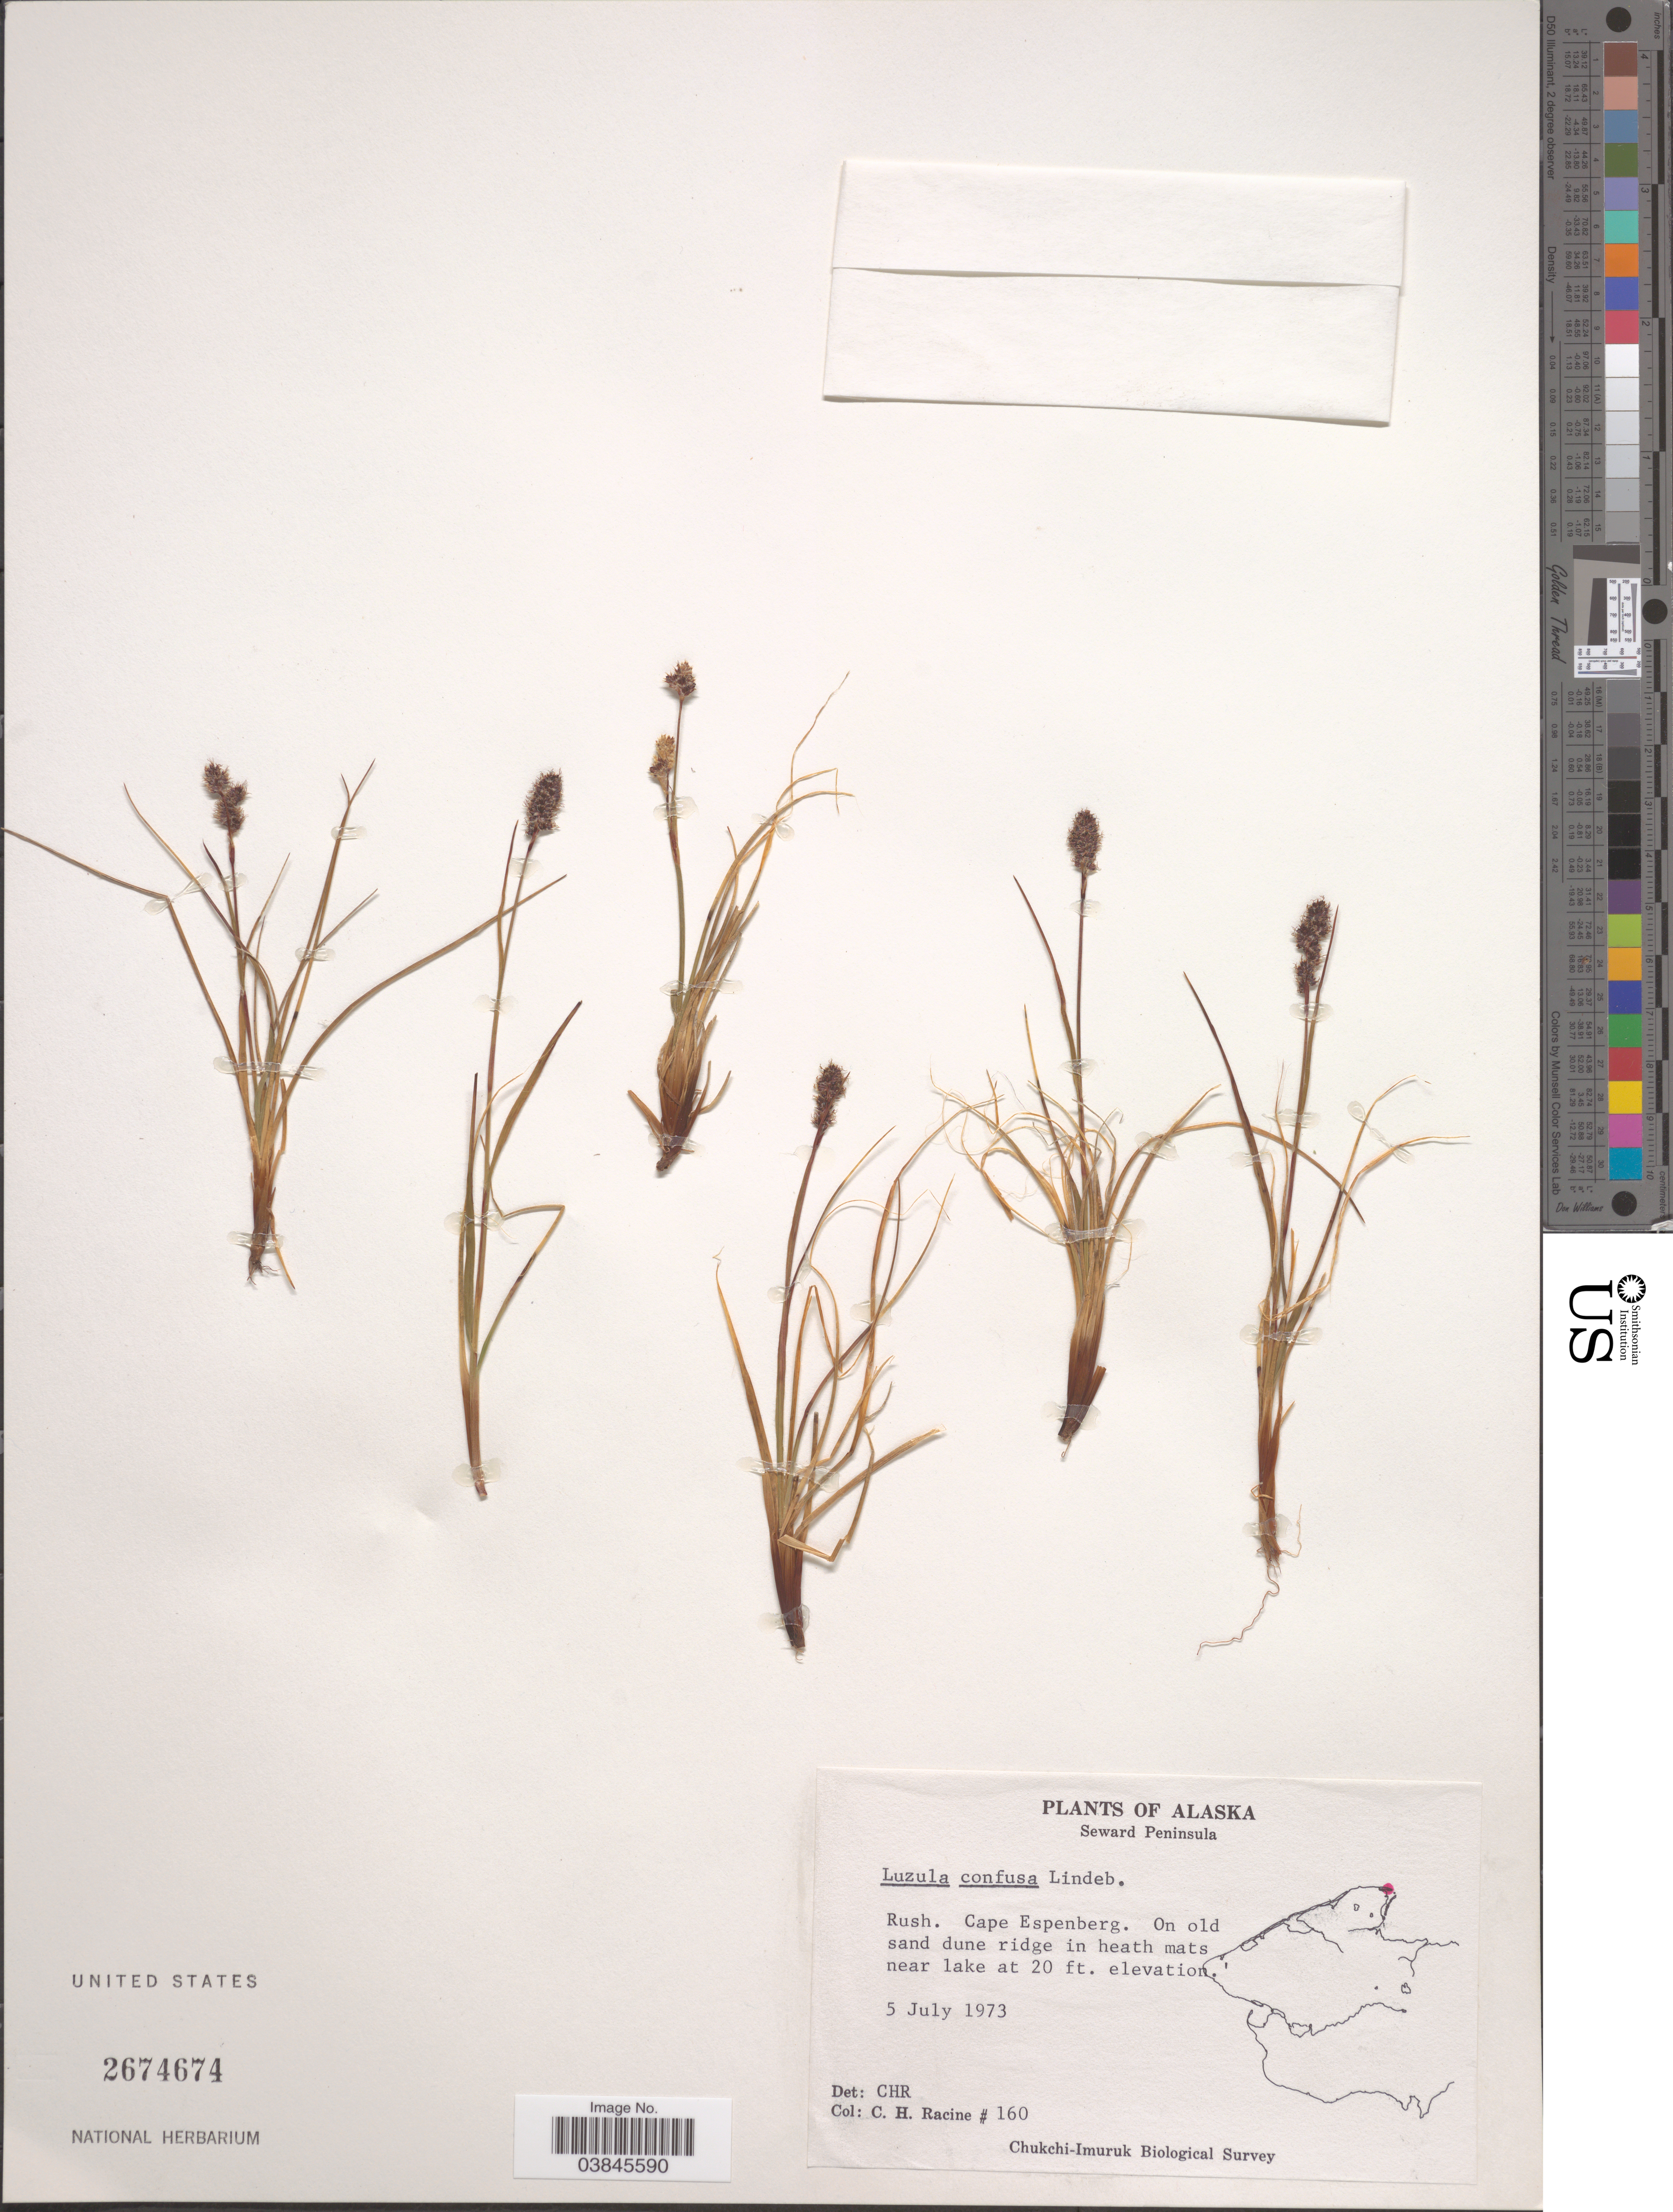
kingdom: Plantae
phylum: Tracheophyta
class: Liliopsida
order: Poales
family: Juncaceae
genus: Luzula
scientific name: Luzula confusa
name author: Lindeb.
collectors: C. Racine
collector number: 160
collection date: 1973-07-05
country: United States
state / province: Alaska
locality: Seward Peninsula. Cape Espenberg. On old sand dune ridge in heath mats near lake.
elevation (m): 6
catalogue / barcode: US 2674674